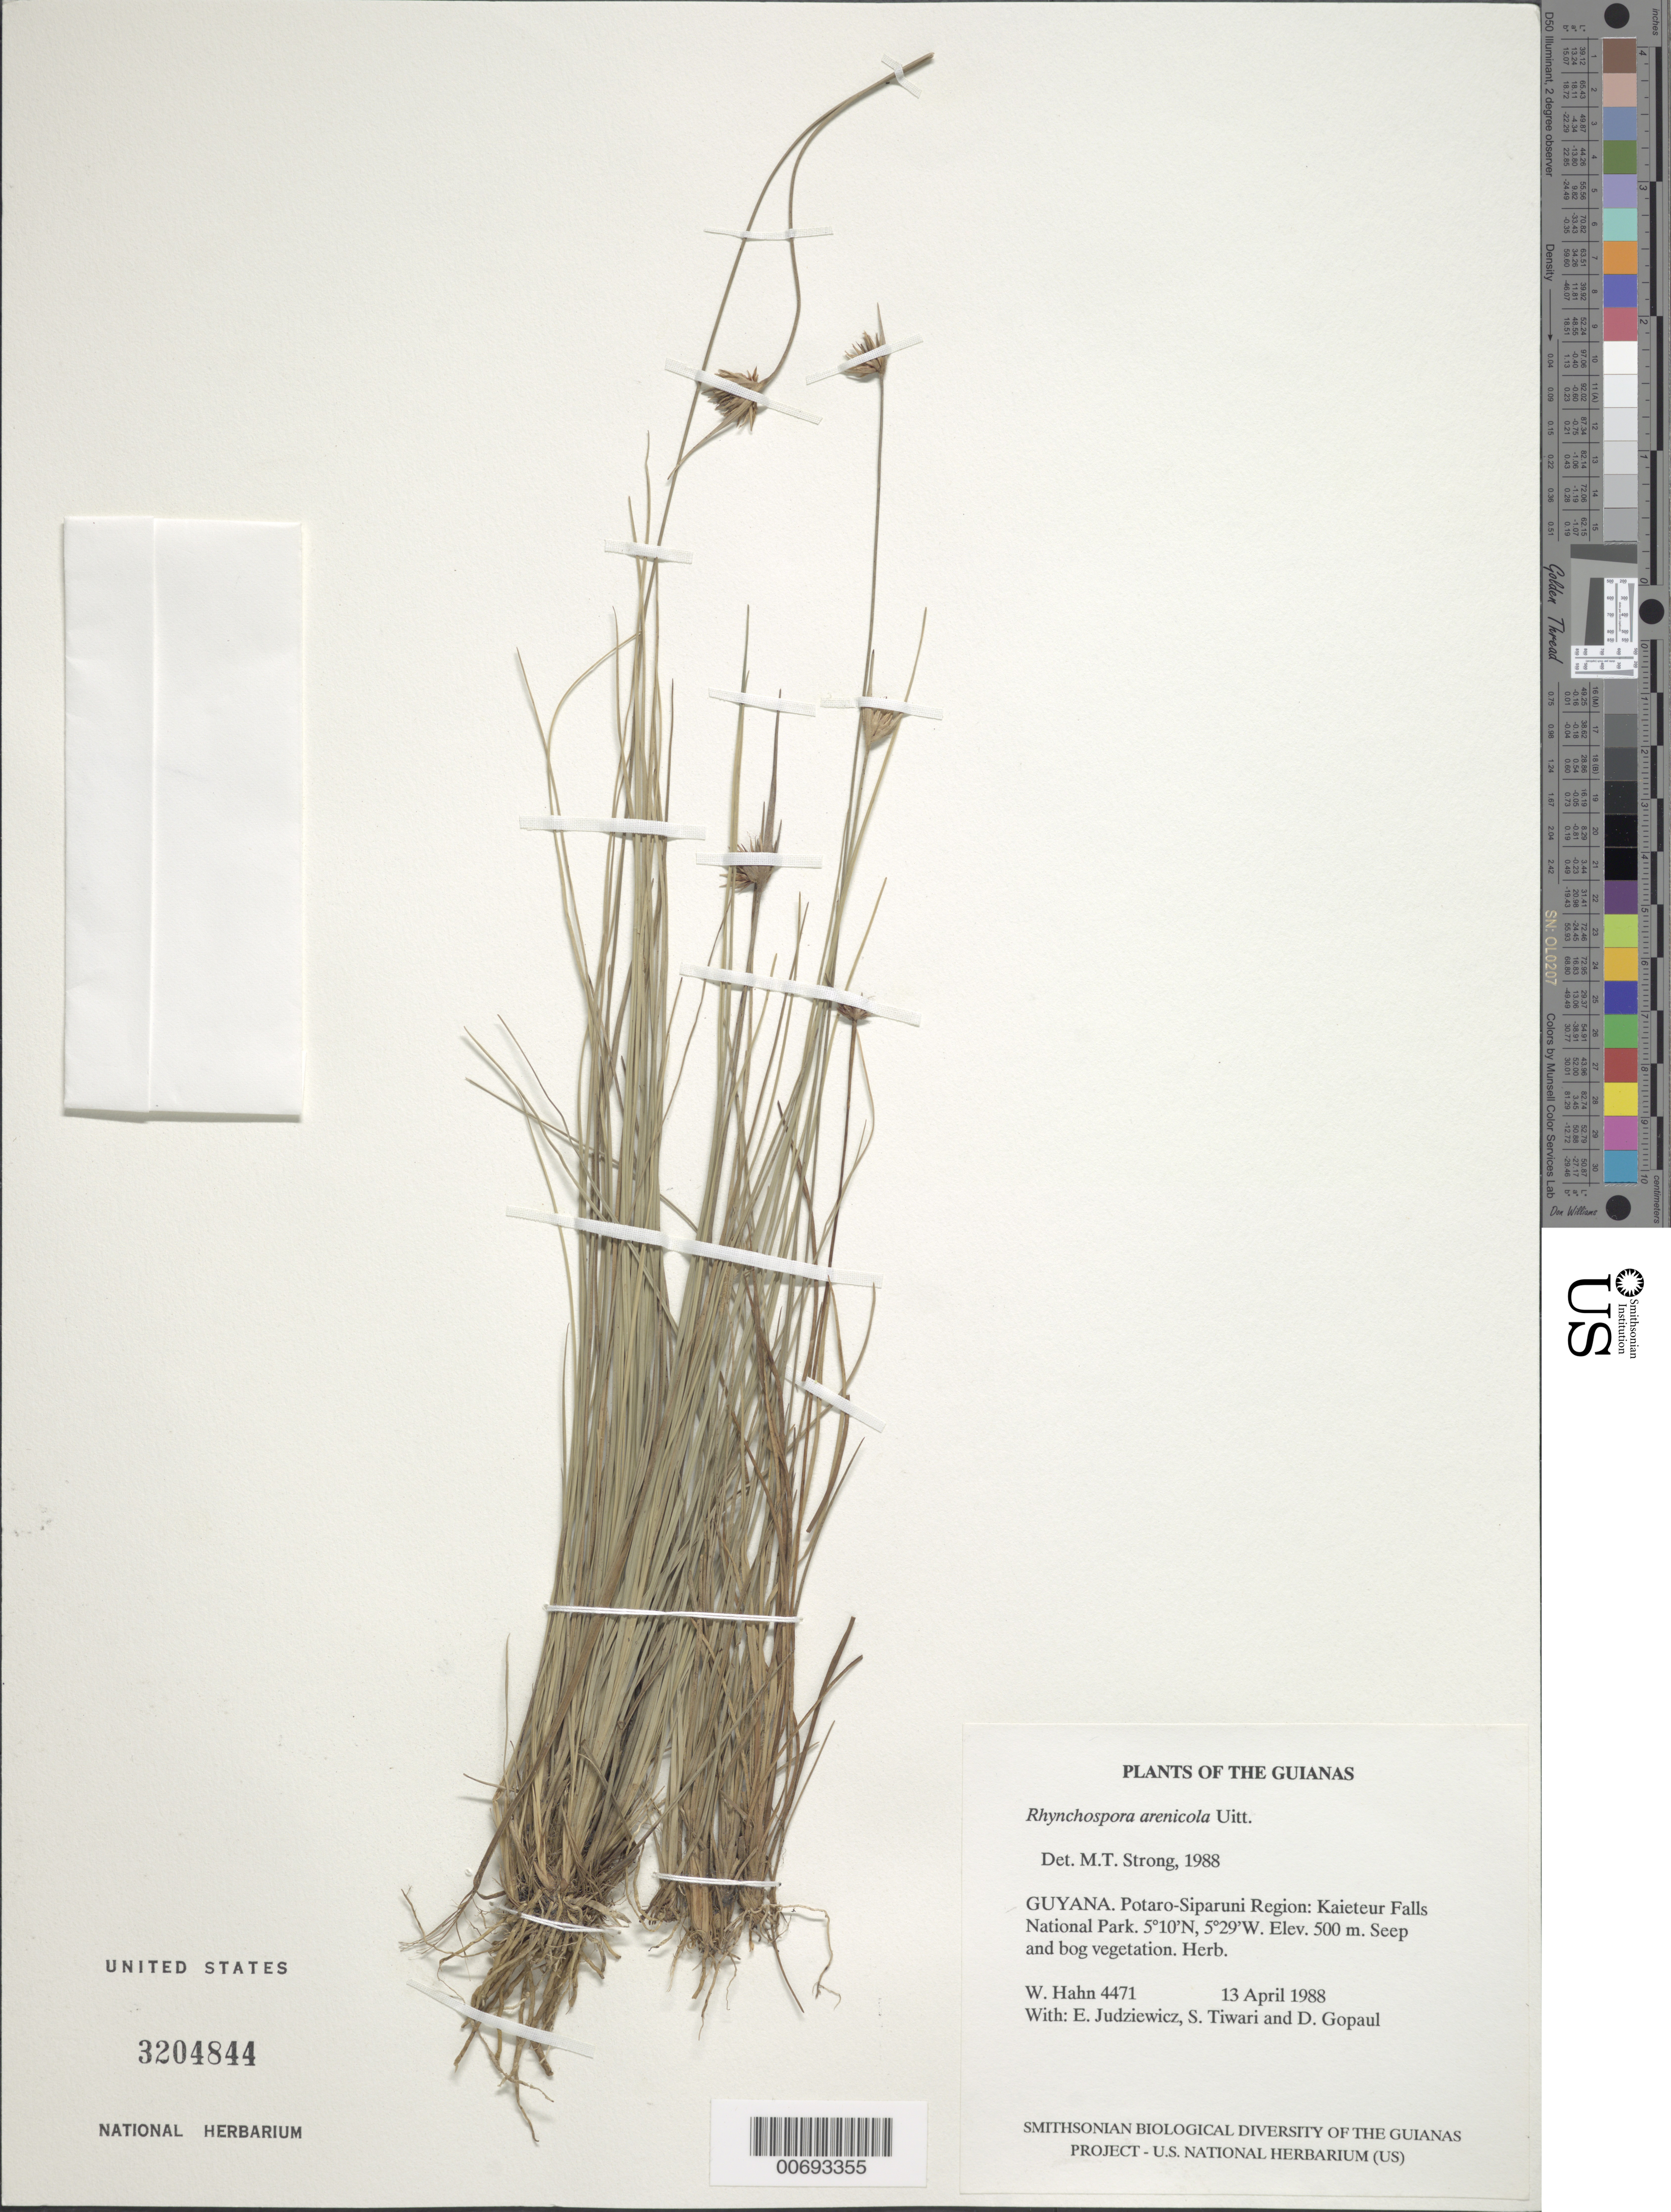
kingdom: Plantae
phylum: Tracheophyta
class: Liliopsida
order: Poales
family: Cyperaceae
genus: Rhynchospora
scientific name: Rhynchospora arenicola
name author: Uittien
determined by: Strong, M. T., (US), Smithsonian Institution - National Museum of Natural History (UNITED STATES)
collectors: W. Hahn, E. J. Judziewicz, S. Tiwari & D. Gopaul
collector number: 4471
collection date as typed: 13 April 1988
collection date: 1988-04-13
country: Guyana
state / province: Potaro-Siparuni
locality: Kaieteur Falls National Park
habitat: Seep and bog vegetation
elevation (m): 500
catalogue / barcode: US 3204844